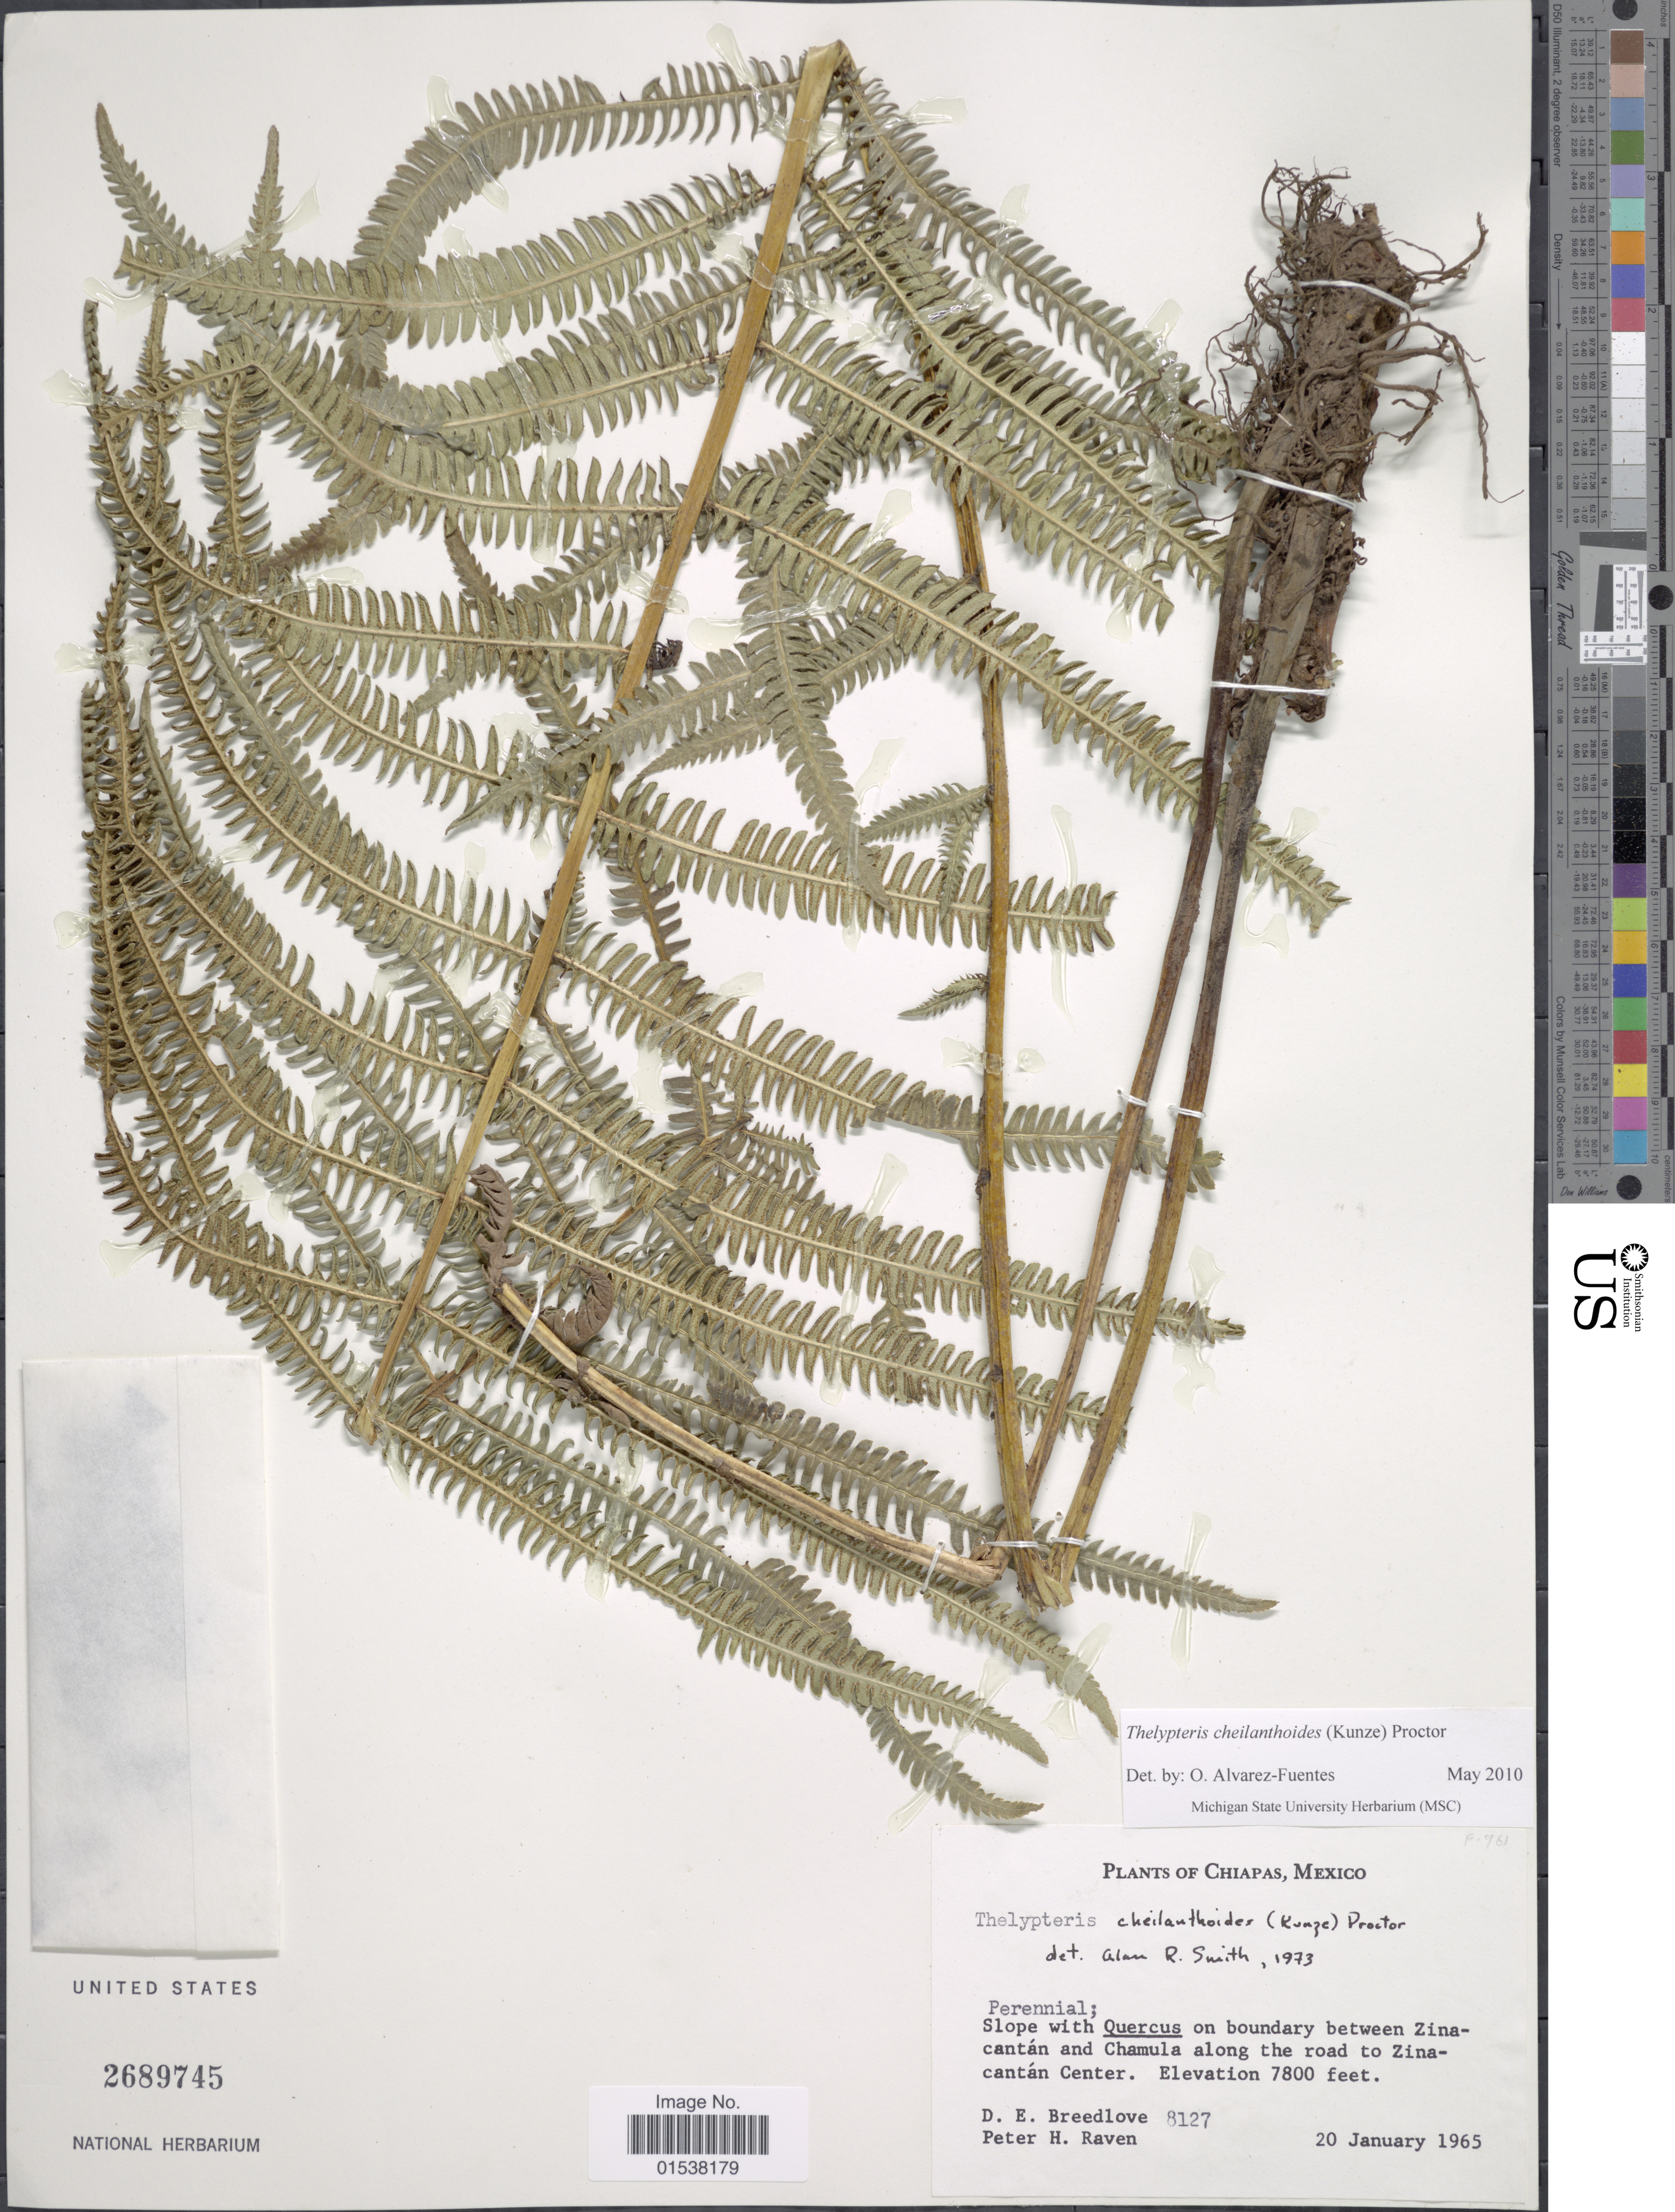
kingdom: Plantae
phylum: Tracheophyta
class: Polypodiopsida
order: Polypodiales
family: Thelypteridaceae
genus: Amauropelta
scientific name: Amauropelta cheilanthoides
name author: (Kunze) Á. Löve & D. Löve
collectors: D. E. Breedlove & P. Raven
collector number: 8127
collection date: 1965-01-20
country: Mexico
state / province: Chiapas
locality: Slope with Quercus on boundary between Zinacantan and Chamula along the road to Zinacantan Center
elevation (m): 2377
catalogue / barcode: US 2689745